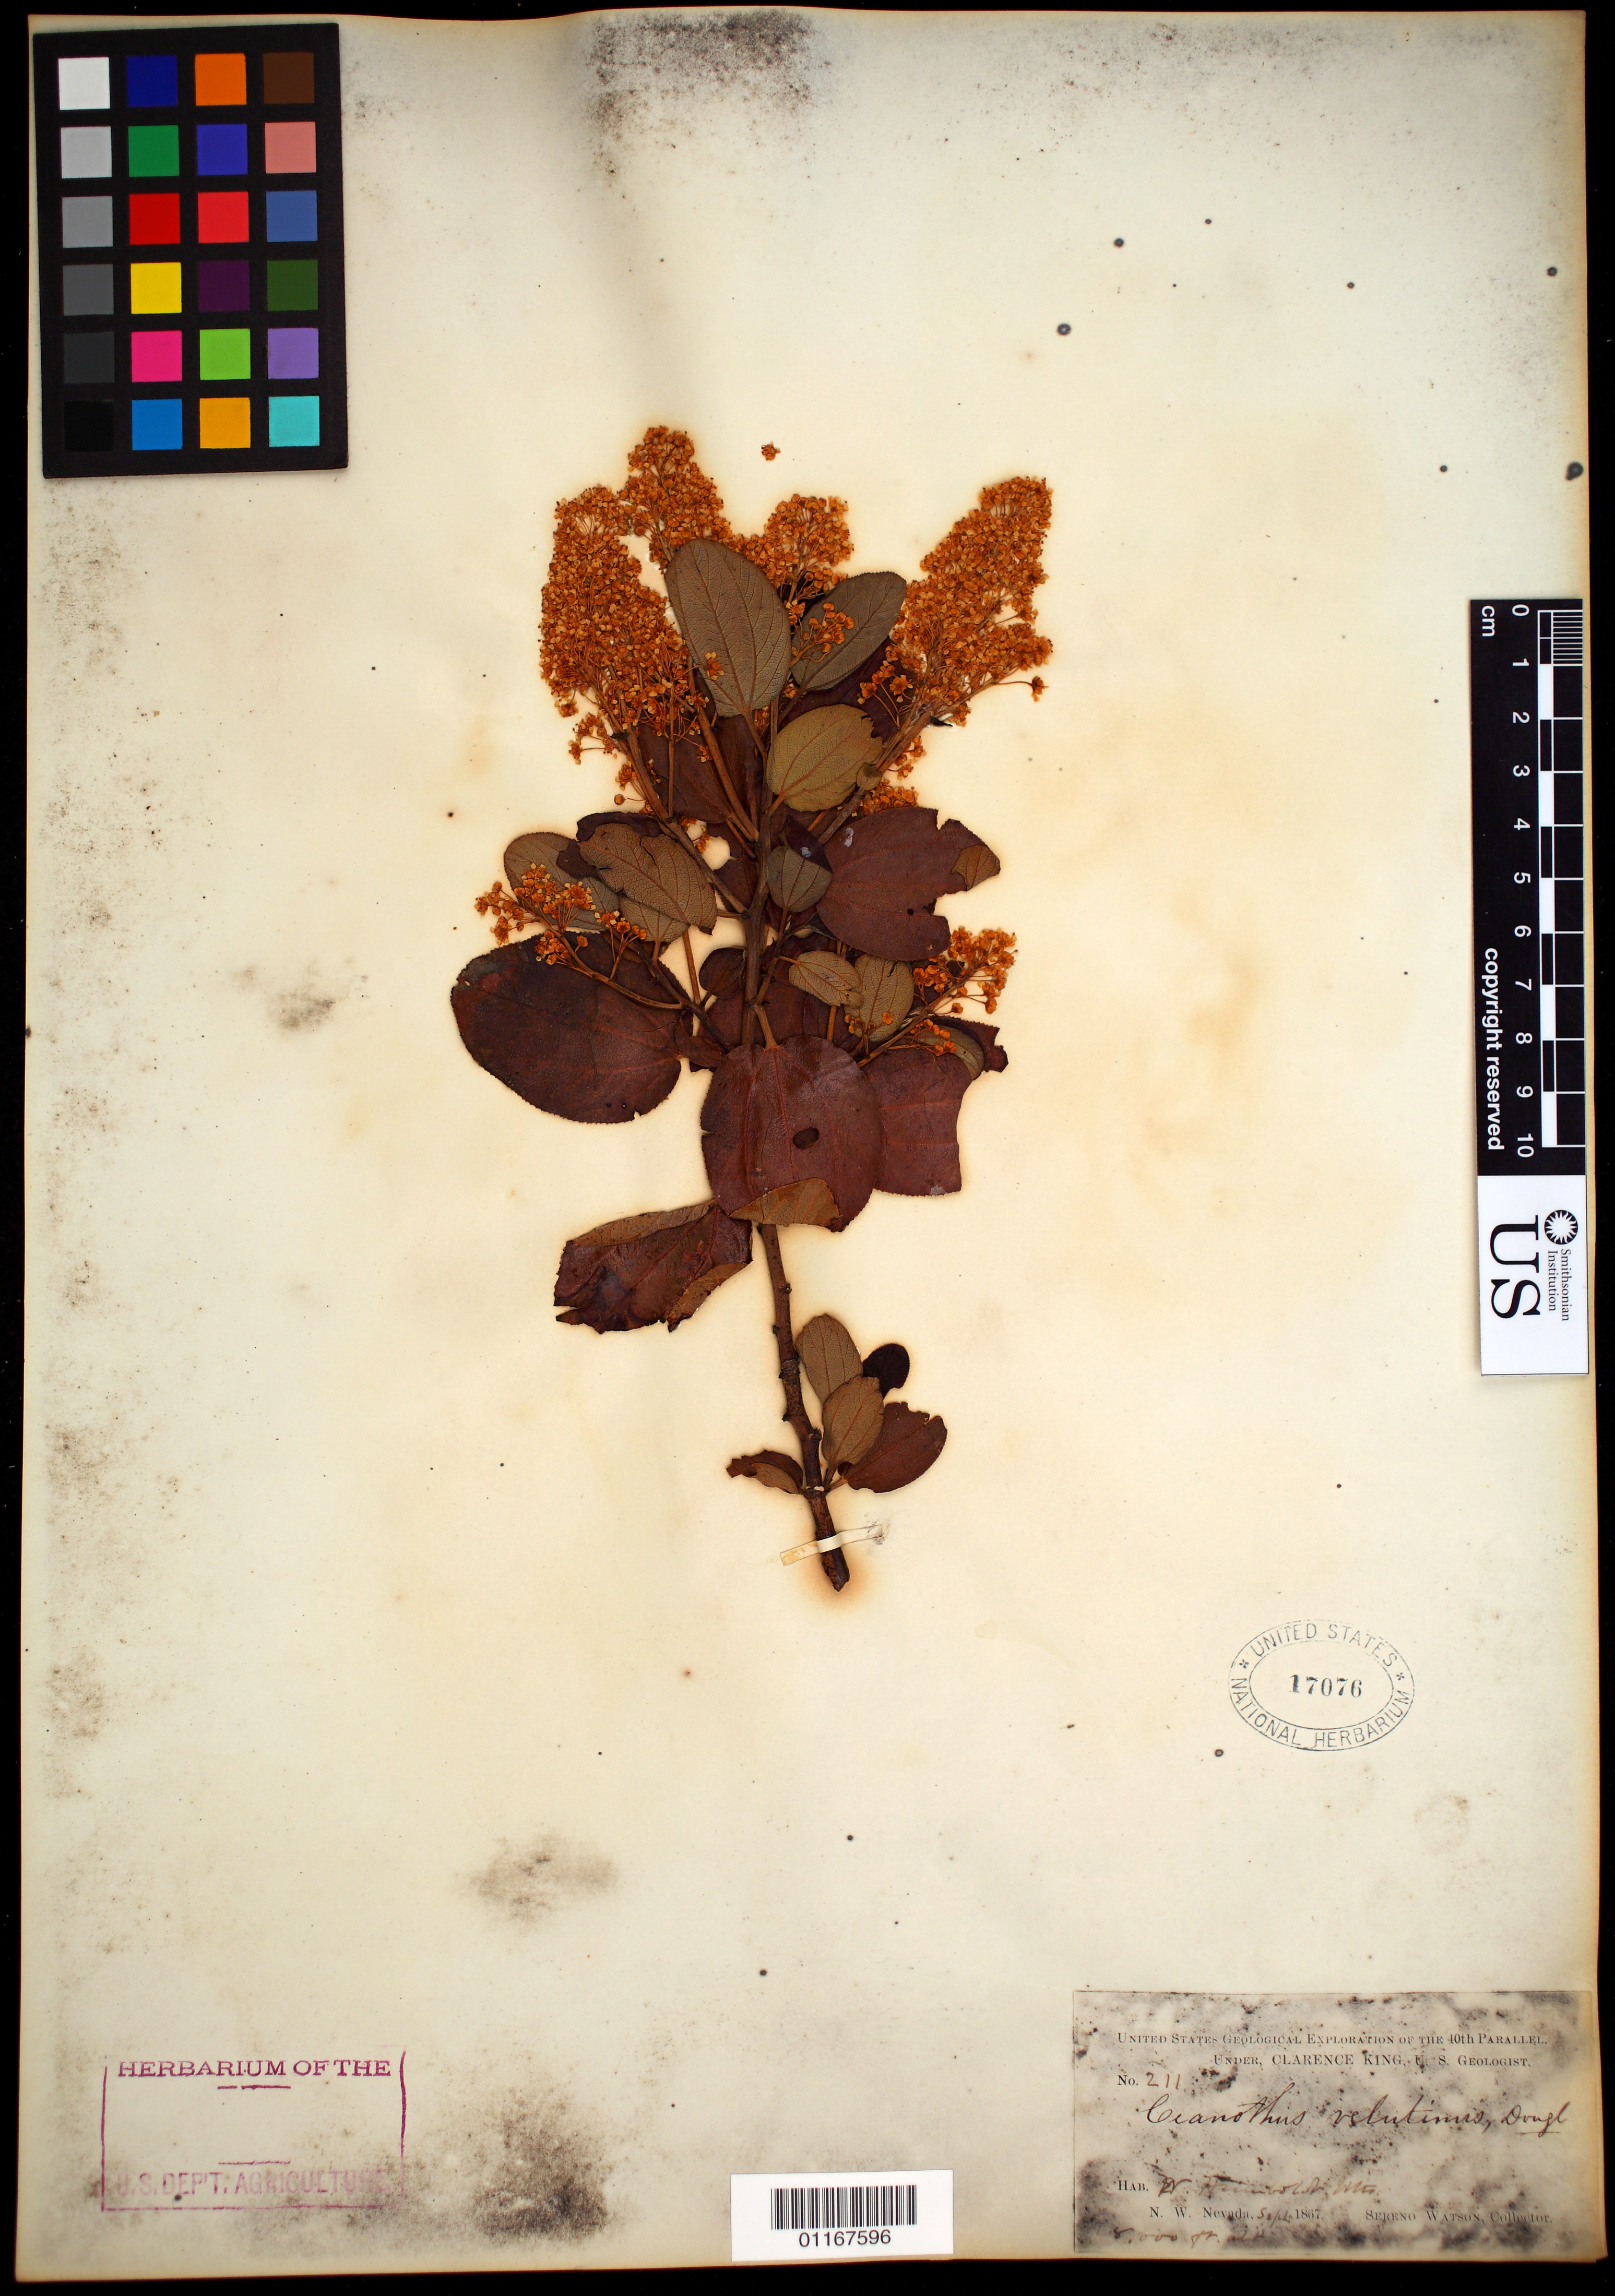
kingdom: Plantae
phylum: Tracheophyta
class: Magnoliopsida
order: Rosales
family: Rhamnaceae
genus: Ceanothus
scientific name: Ceanothus velutinus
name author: Douglas ex Hook.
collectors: S. Watson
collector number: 211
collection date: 1867-09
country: United States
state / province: Nevada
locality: W. Humboldt Mts., N.W. Nevada.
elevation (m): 2438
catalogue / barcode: US 17076